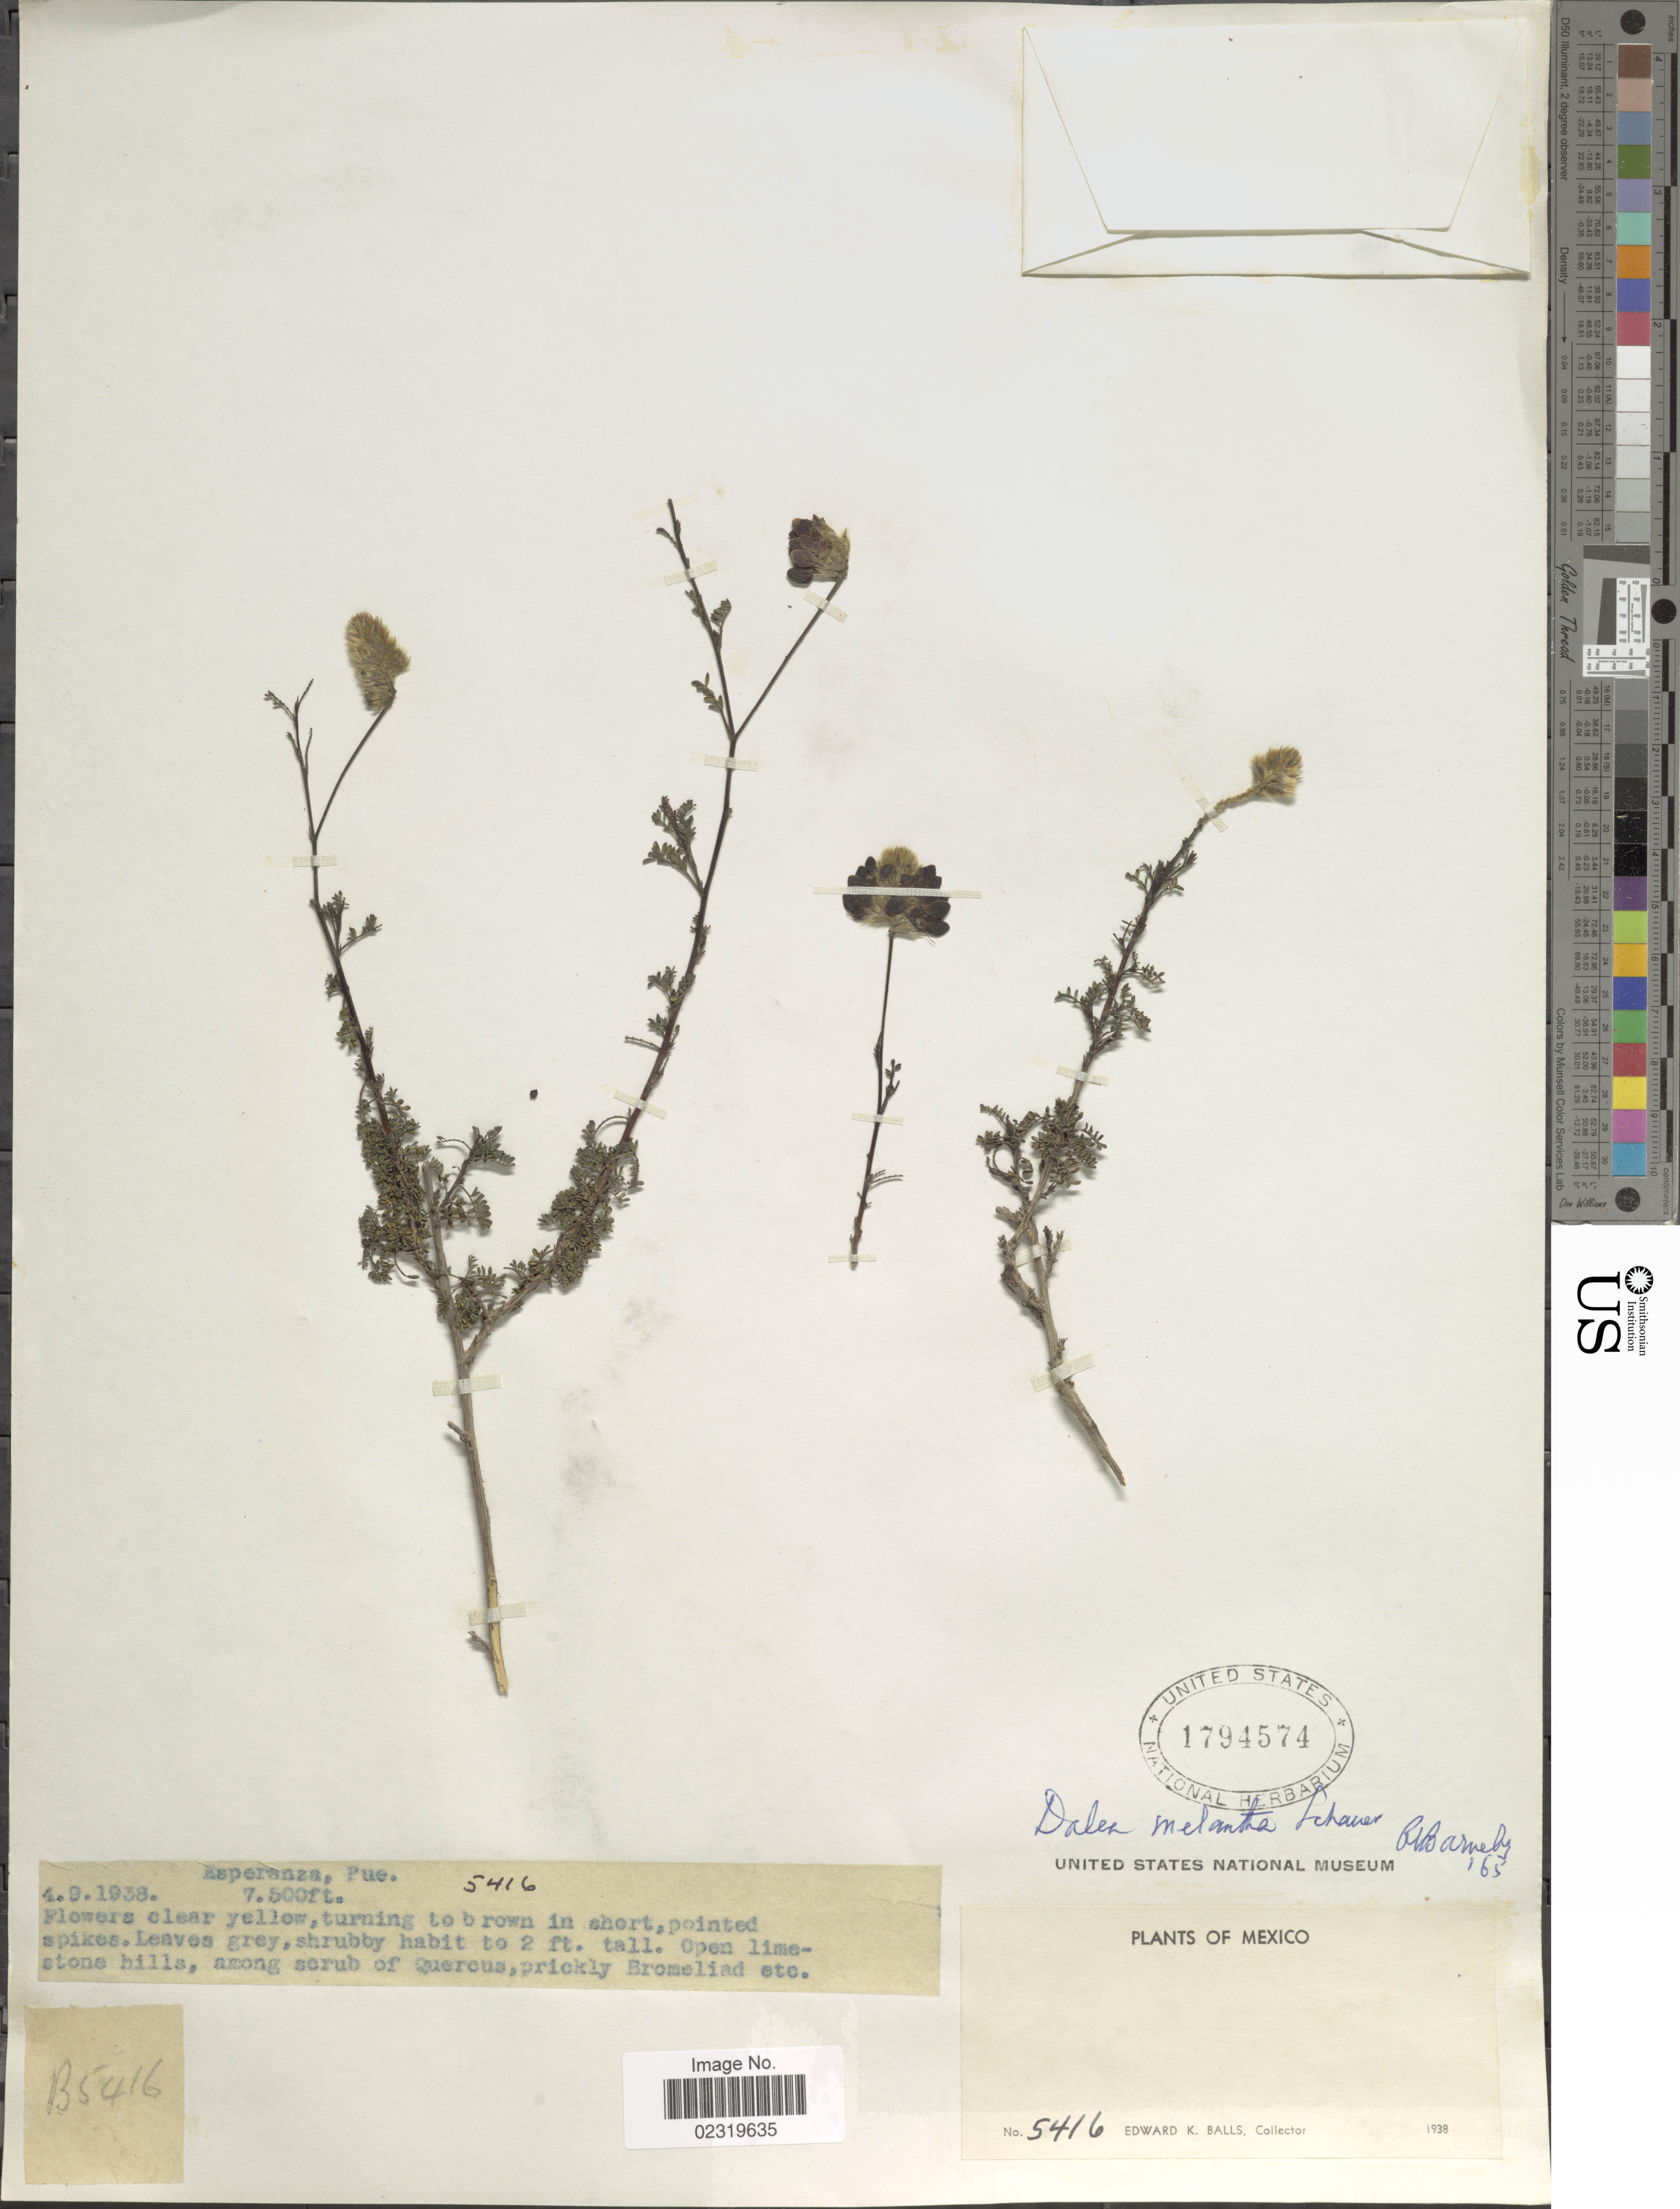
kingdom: Plantae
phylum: Tracheophyta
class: Magnoliopsida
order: Fabales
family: Fabaceae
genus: Dalea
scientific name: Dalea melantha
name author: S. Schauer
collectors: E. K. Balls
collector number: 5416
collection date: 1938-09-04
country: Mexico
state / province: Puebla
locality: Esperanza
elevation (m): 2286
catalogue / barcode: US 1794574